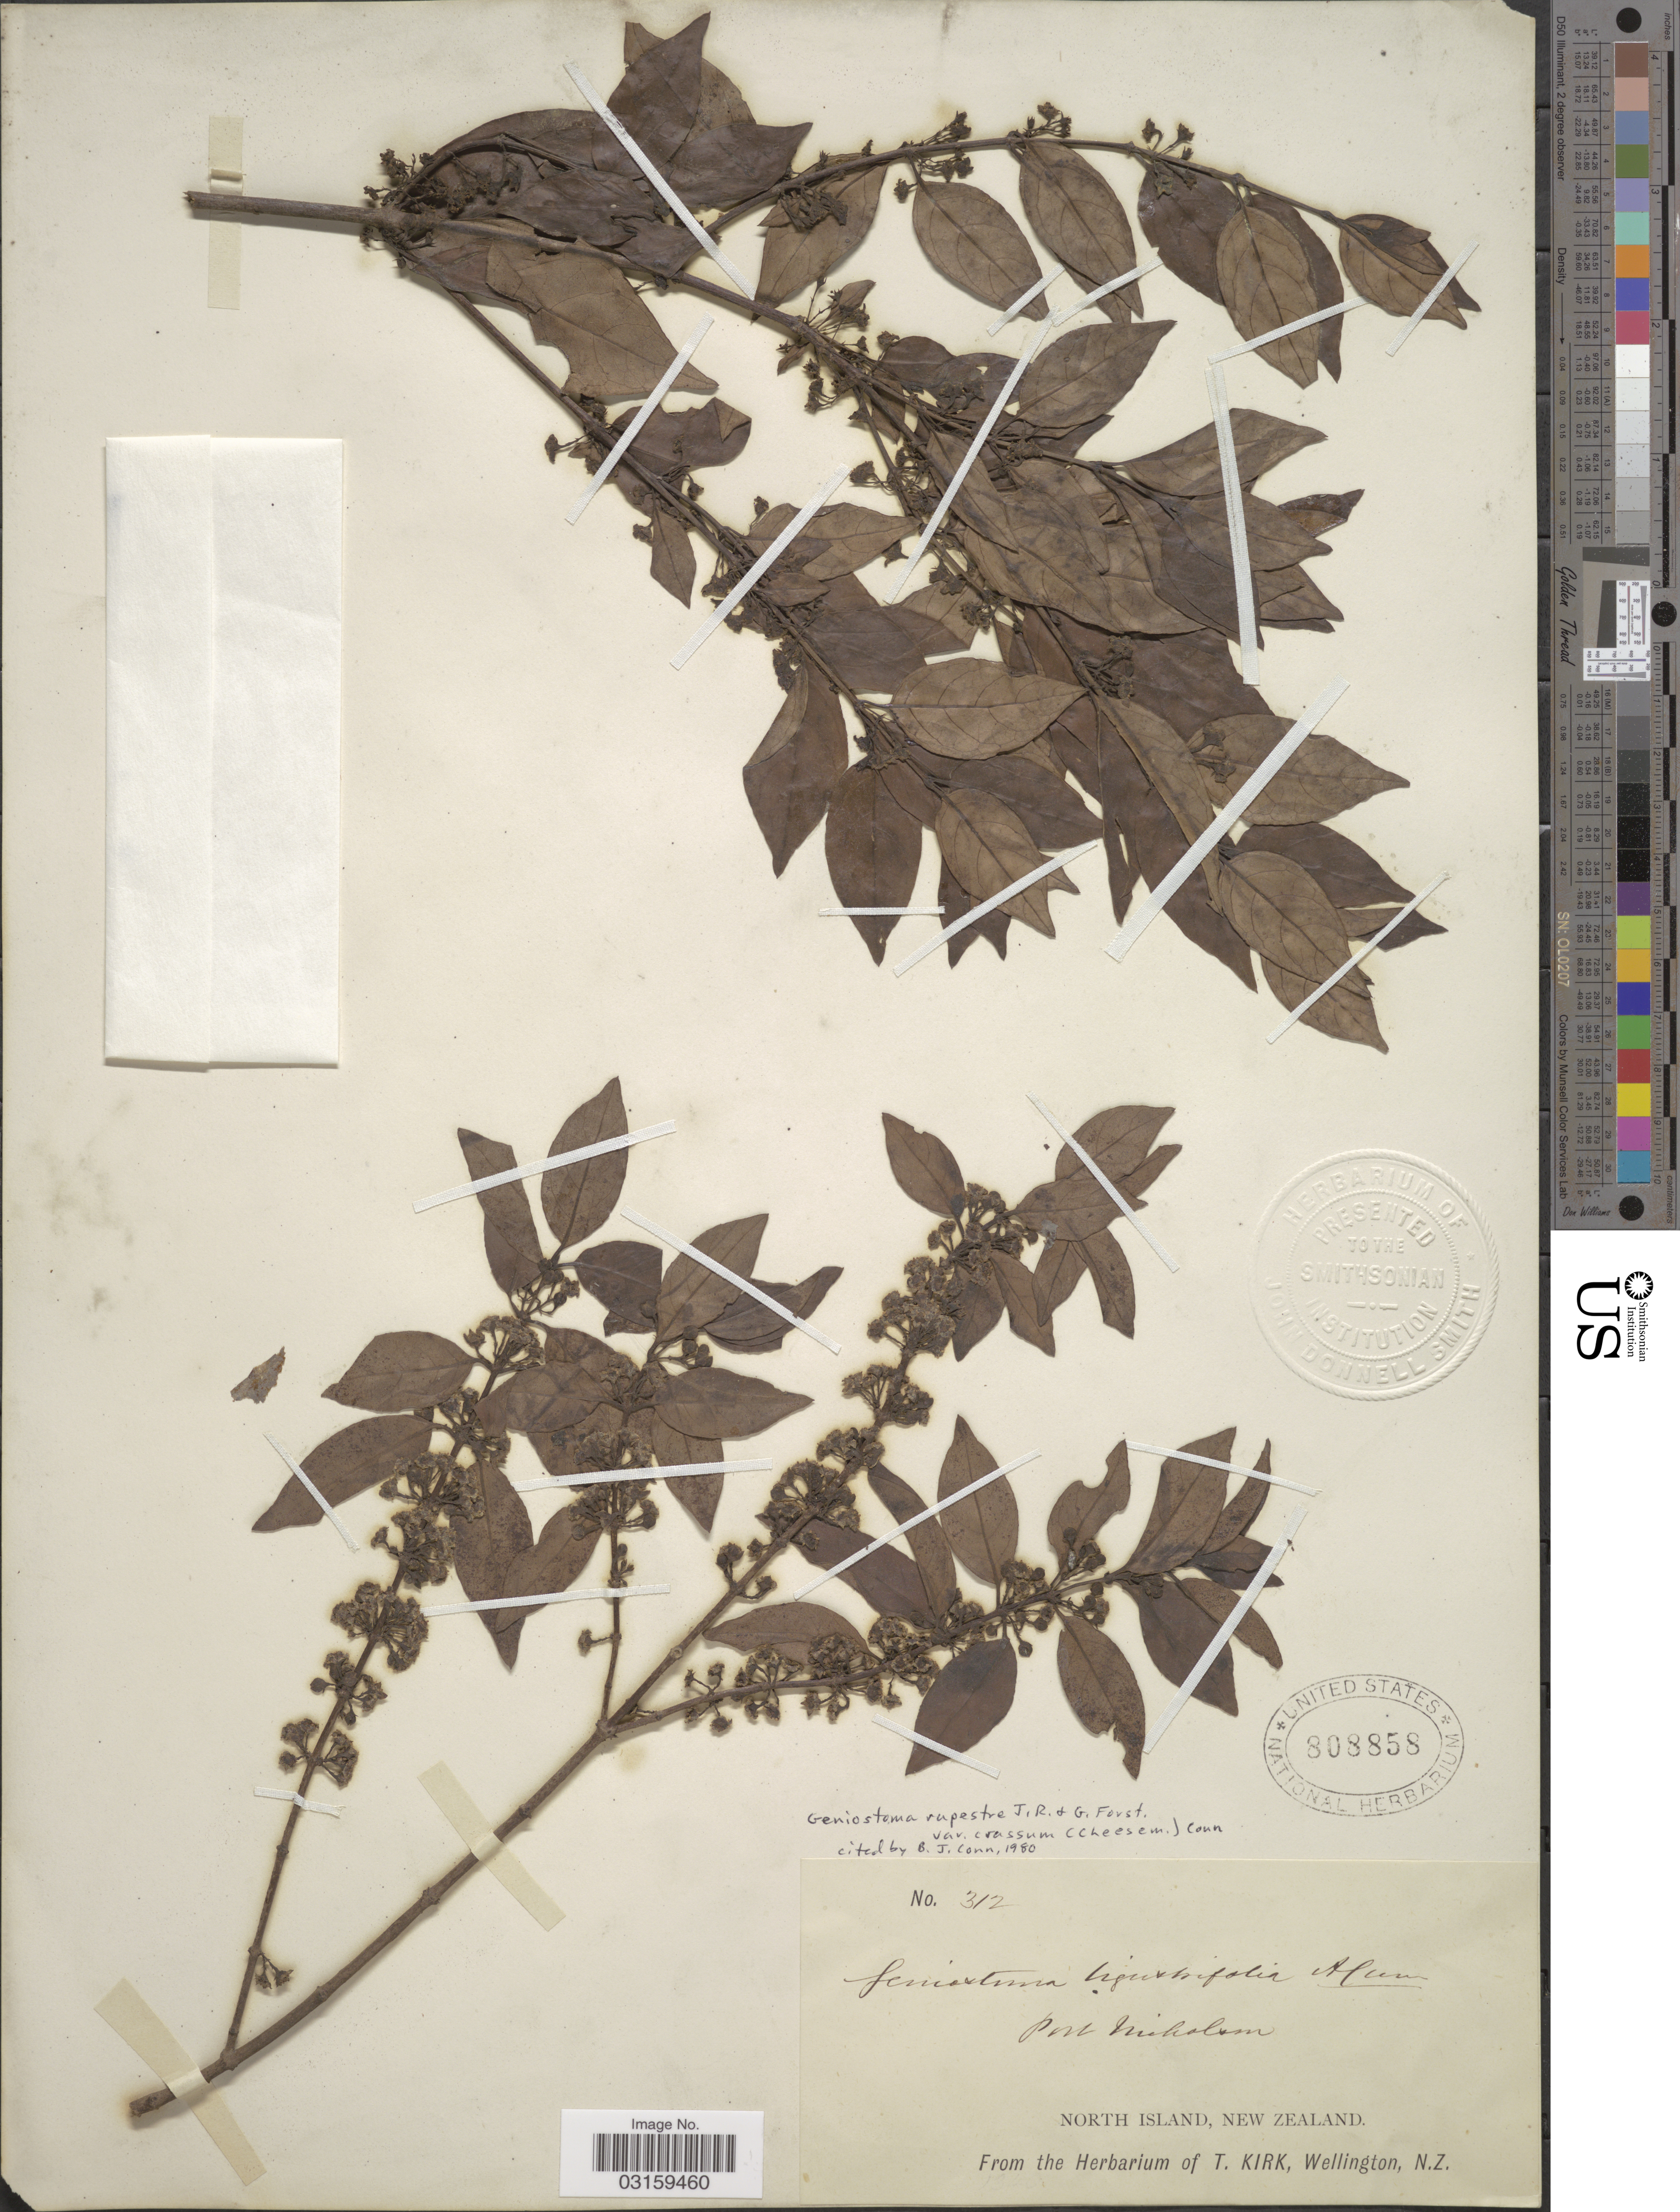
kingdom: Plantae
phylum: Tracheophyta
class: Magnoliopsida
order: Gentianales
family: Loganiaceae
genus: Geniostoma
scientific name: Geniostoma rupestre var. crassum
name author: J.R. Forst. & G. Forst.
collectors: ex herb. T. Kirk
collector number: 312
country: New Zealand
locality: Port Nicholson. North Island.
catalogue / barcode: US 808858